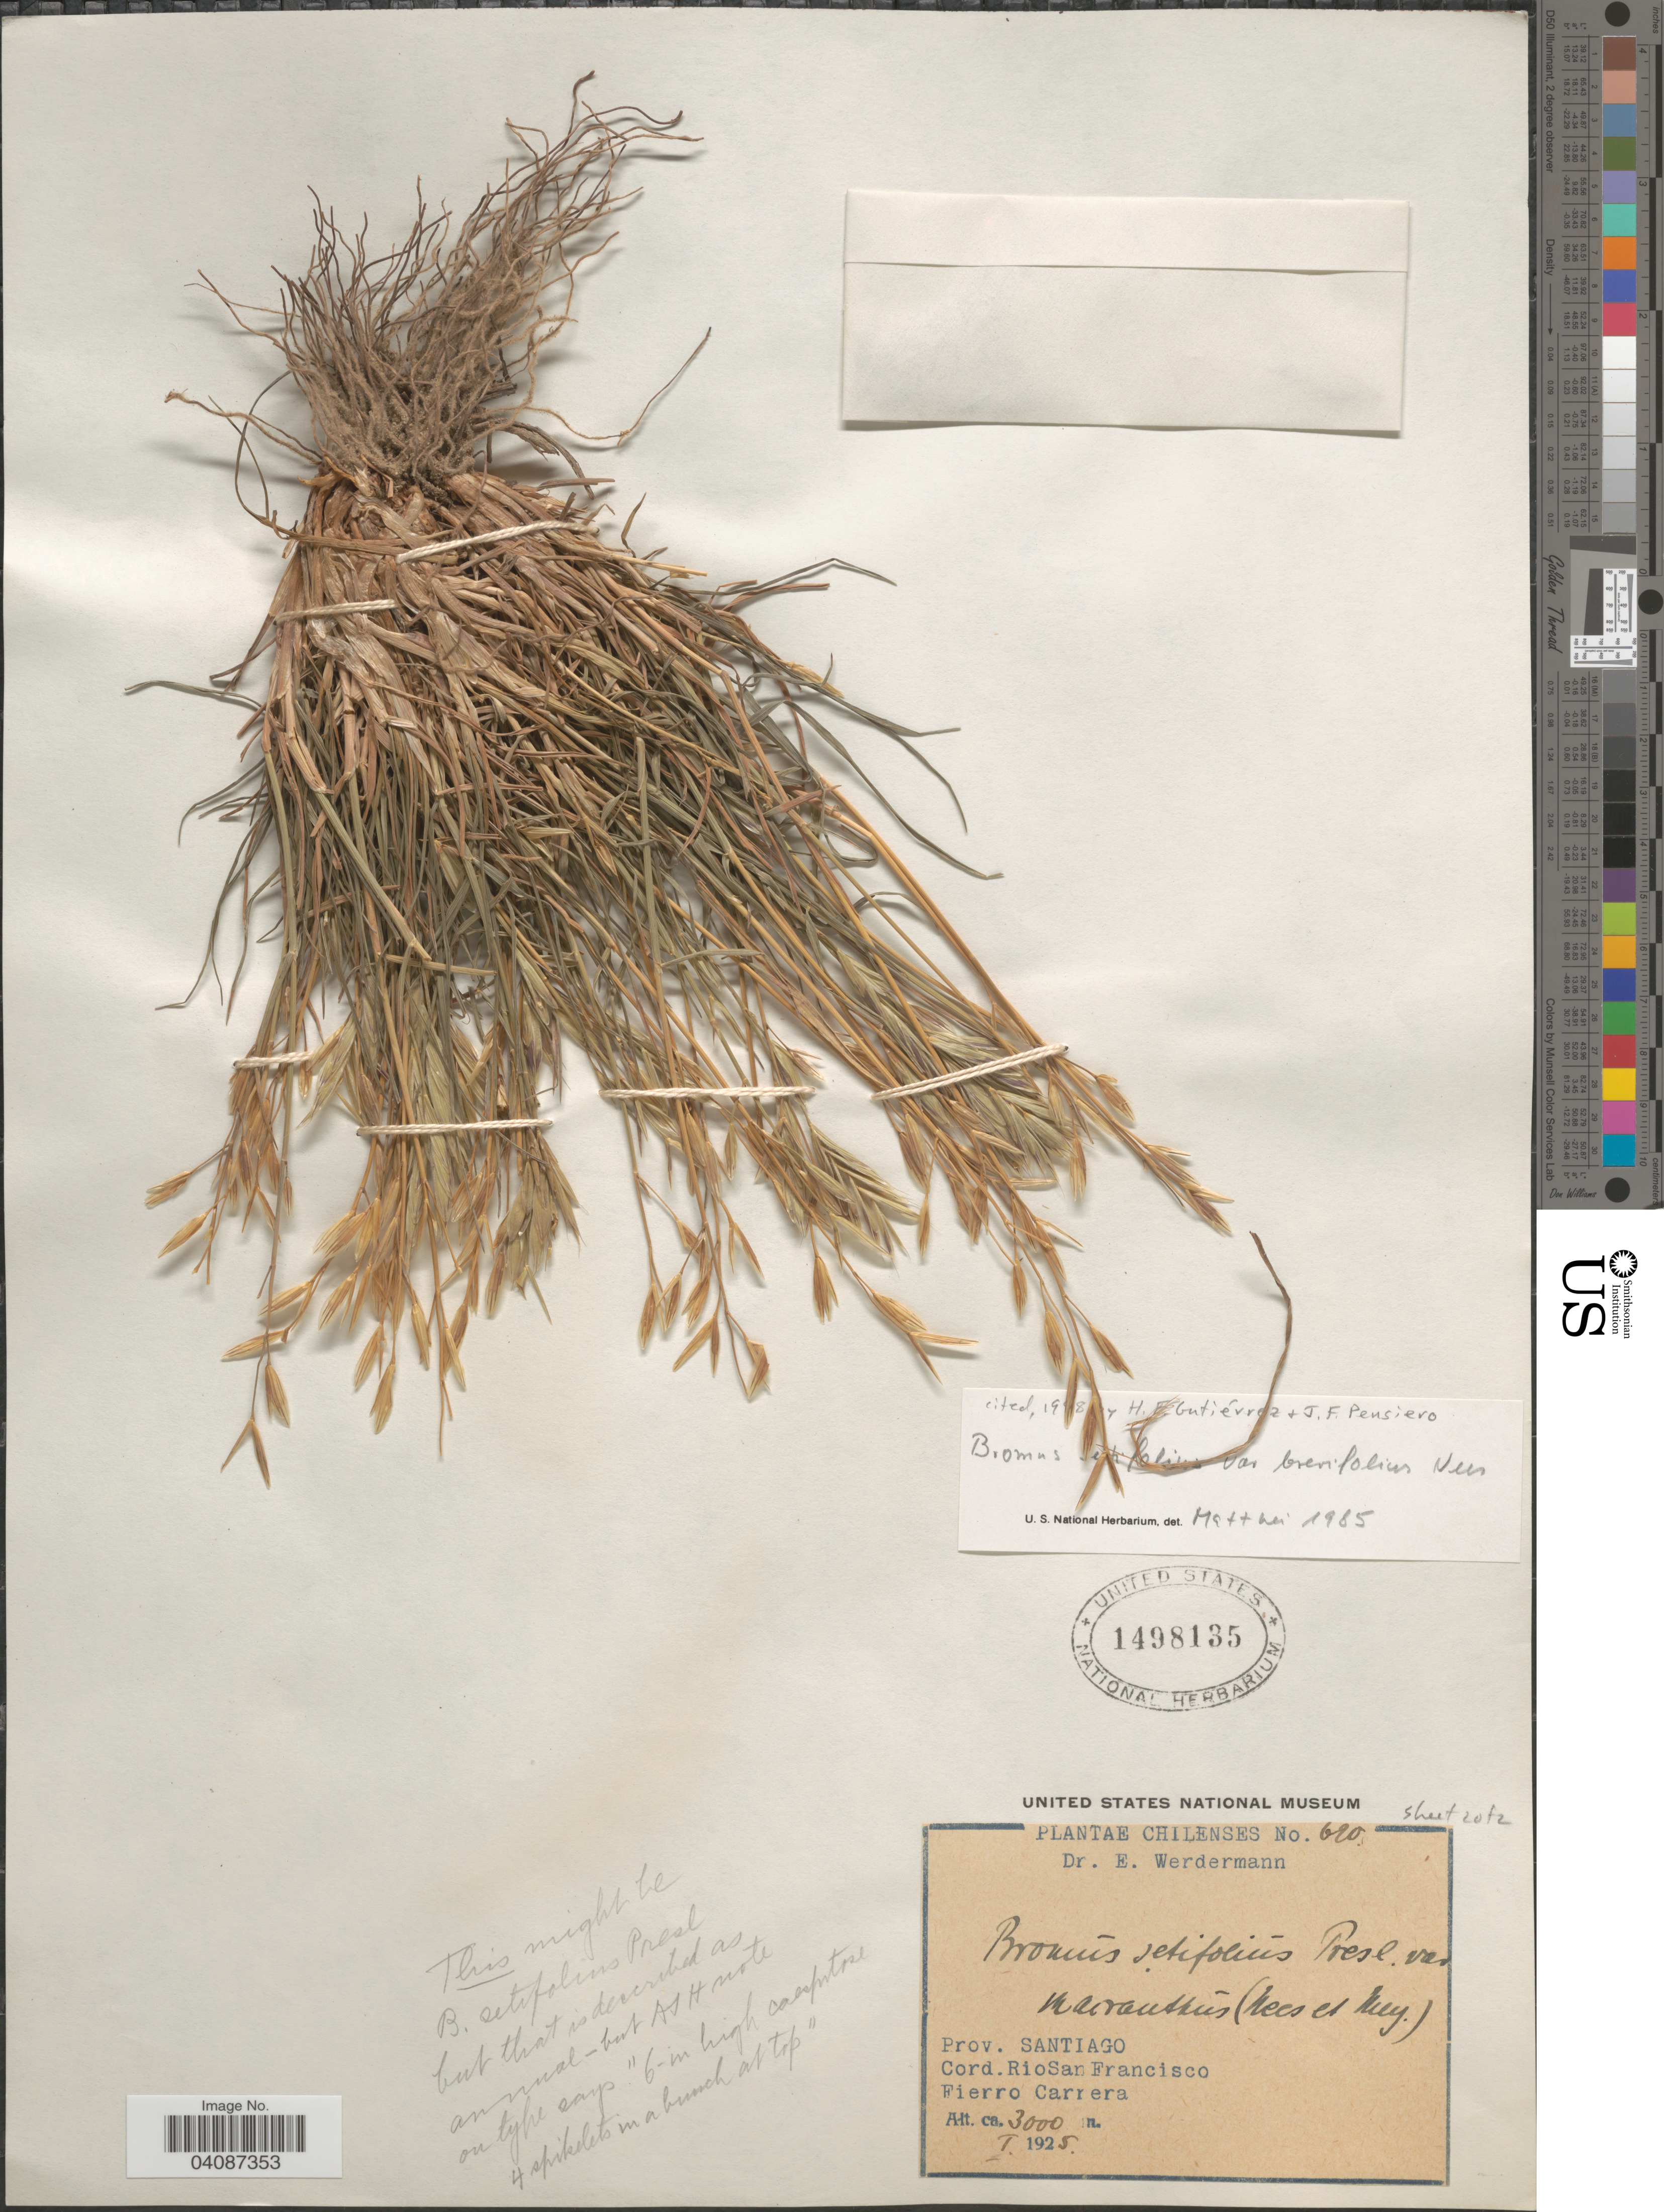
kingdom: Plantae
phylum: Tracheophyta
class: Liliopsida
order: Poales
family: Poaceae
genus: Bromus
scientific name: Bromus setifolis var. brevifolius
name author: Nees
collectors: E. Werdermann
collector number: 620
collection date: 1925-01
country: Chile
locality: Prov. Santiago. Cord. RioSan Francisco. Fierro Carrera.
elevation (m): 3000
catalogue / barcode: US 1498135